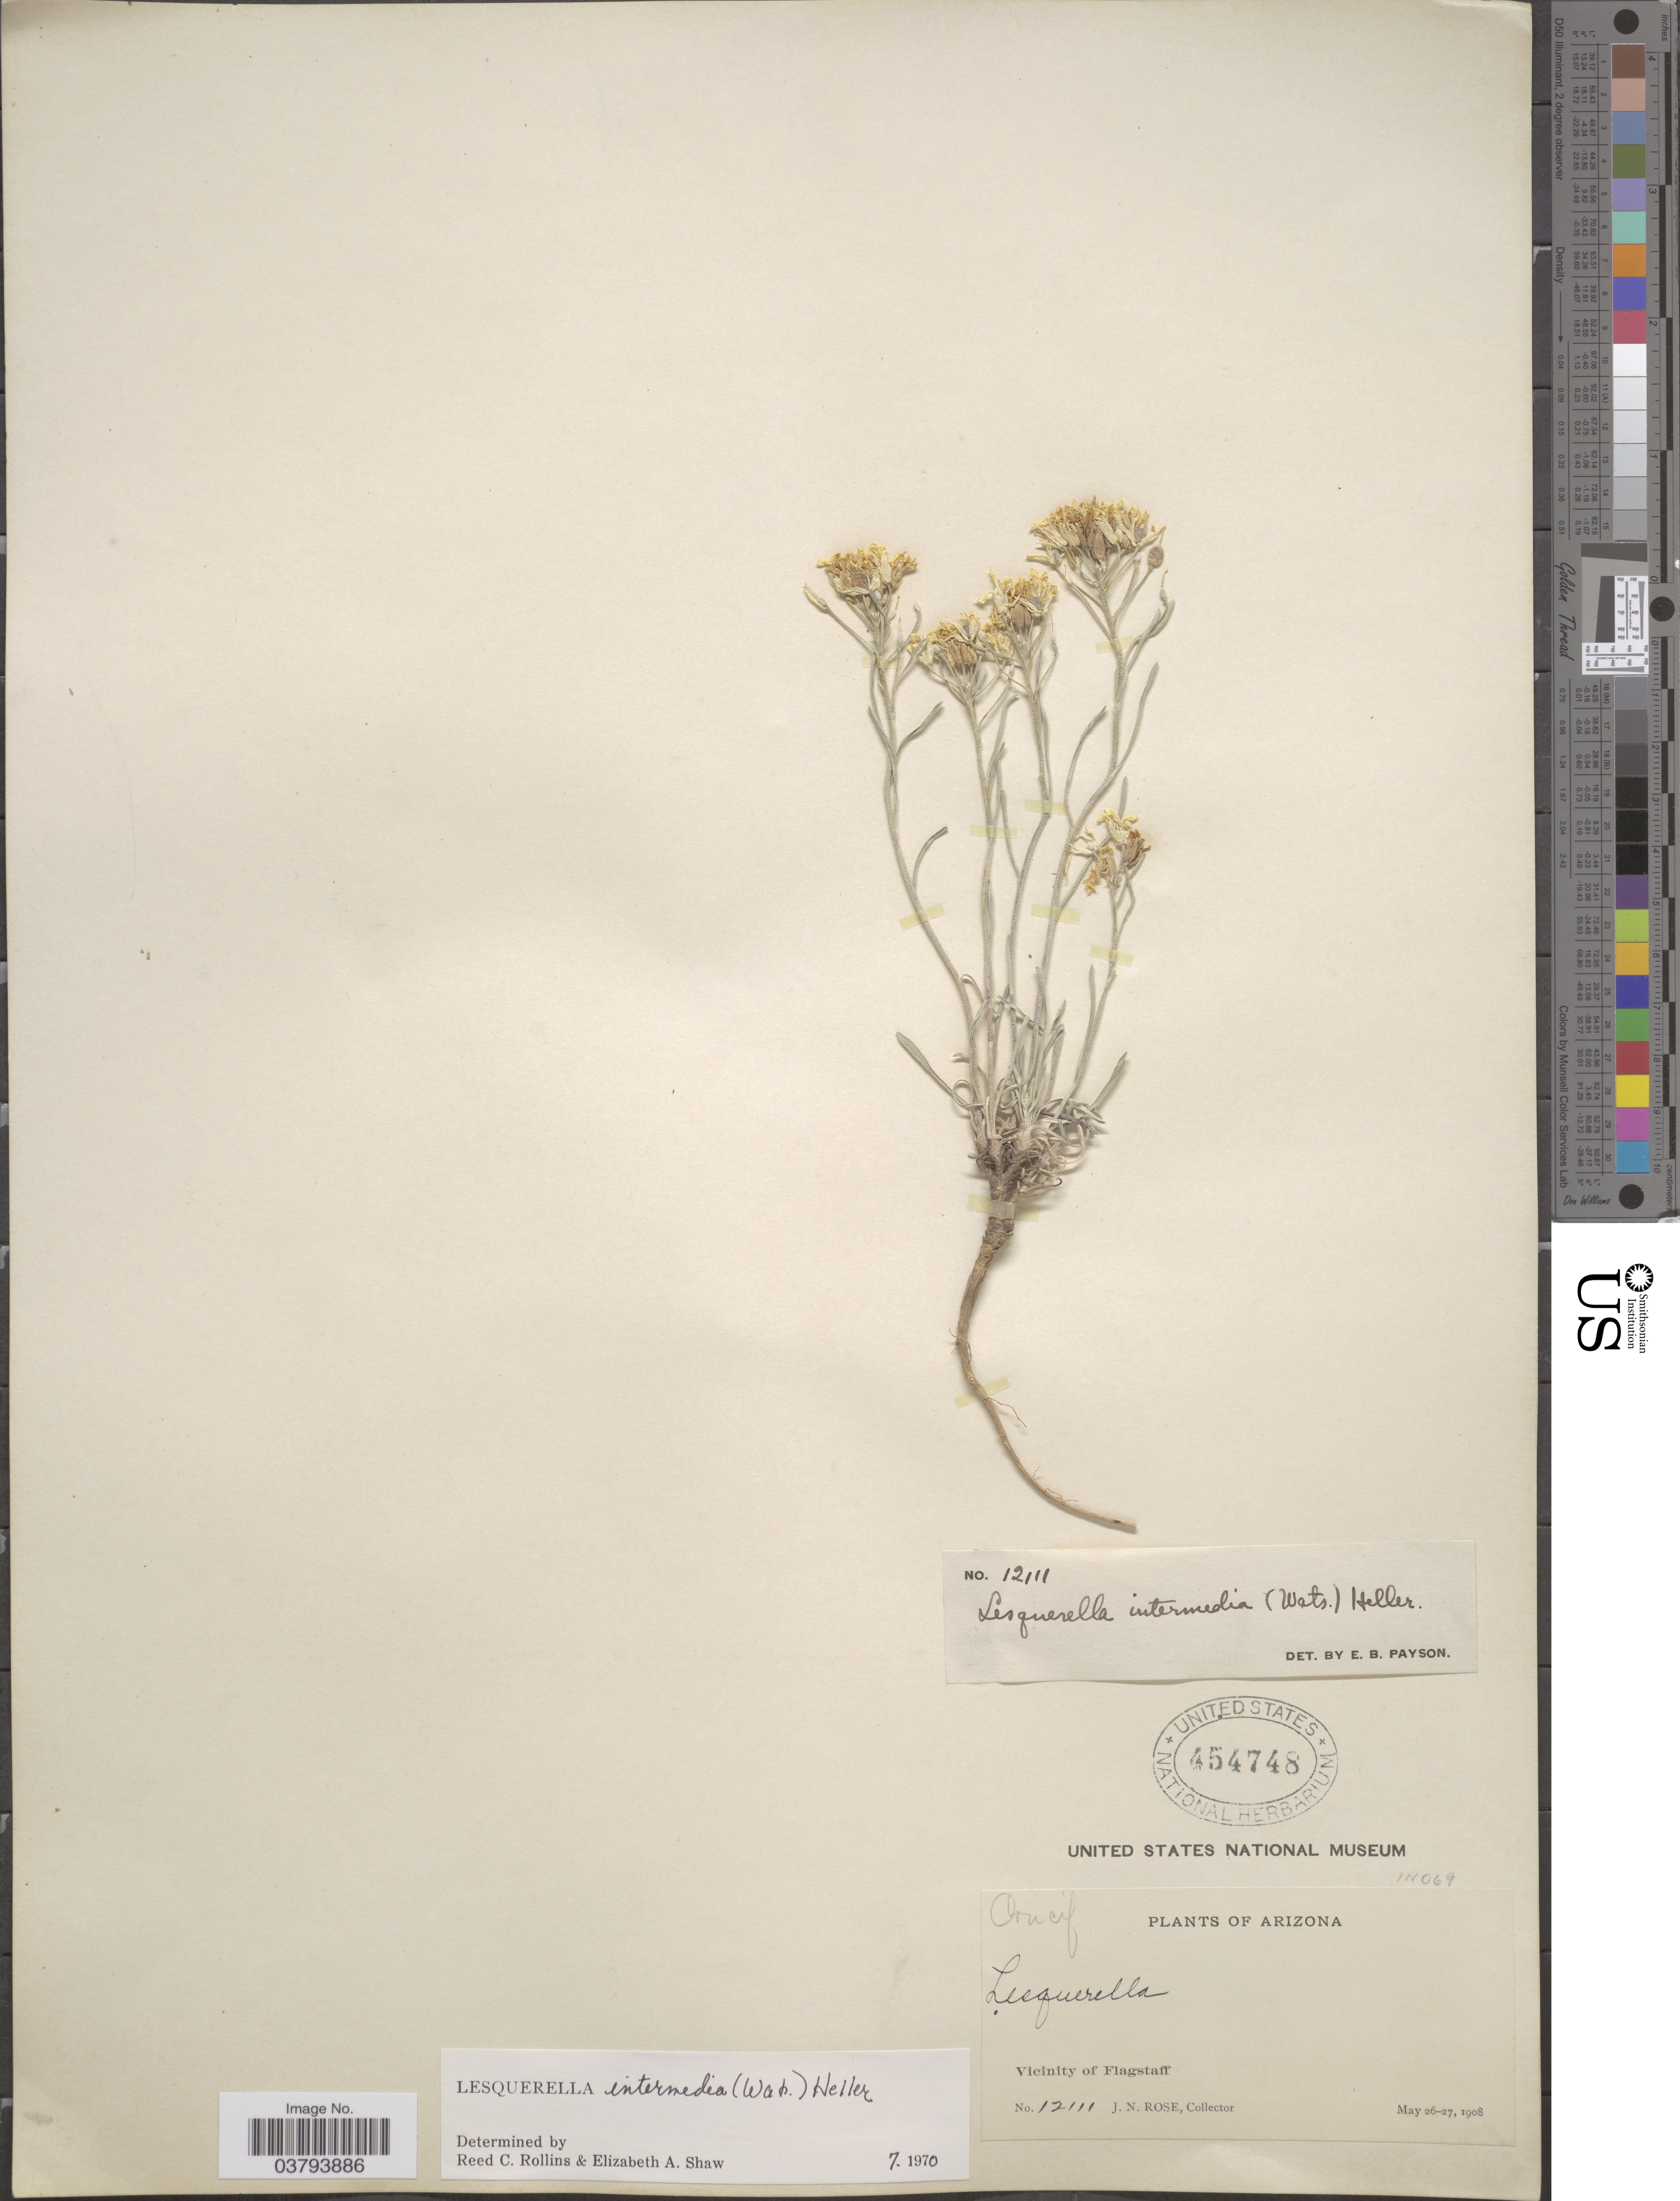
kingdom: Plantae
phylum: Tracheophyta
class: Magnoliopsida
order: Brassicales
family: Brassicaceae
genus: Lesquerella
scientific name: Lesquerella intermedia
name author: (S. Watson) A. Heller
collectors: J. N. Rose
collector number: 12111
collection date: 1908-05-26/1908-05-27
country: United States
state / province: Arizona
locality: Vicinity of Flagstaff.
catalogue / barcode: US 454748